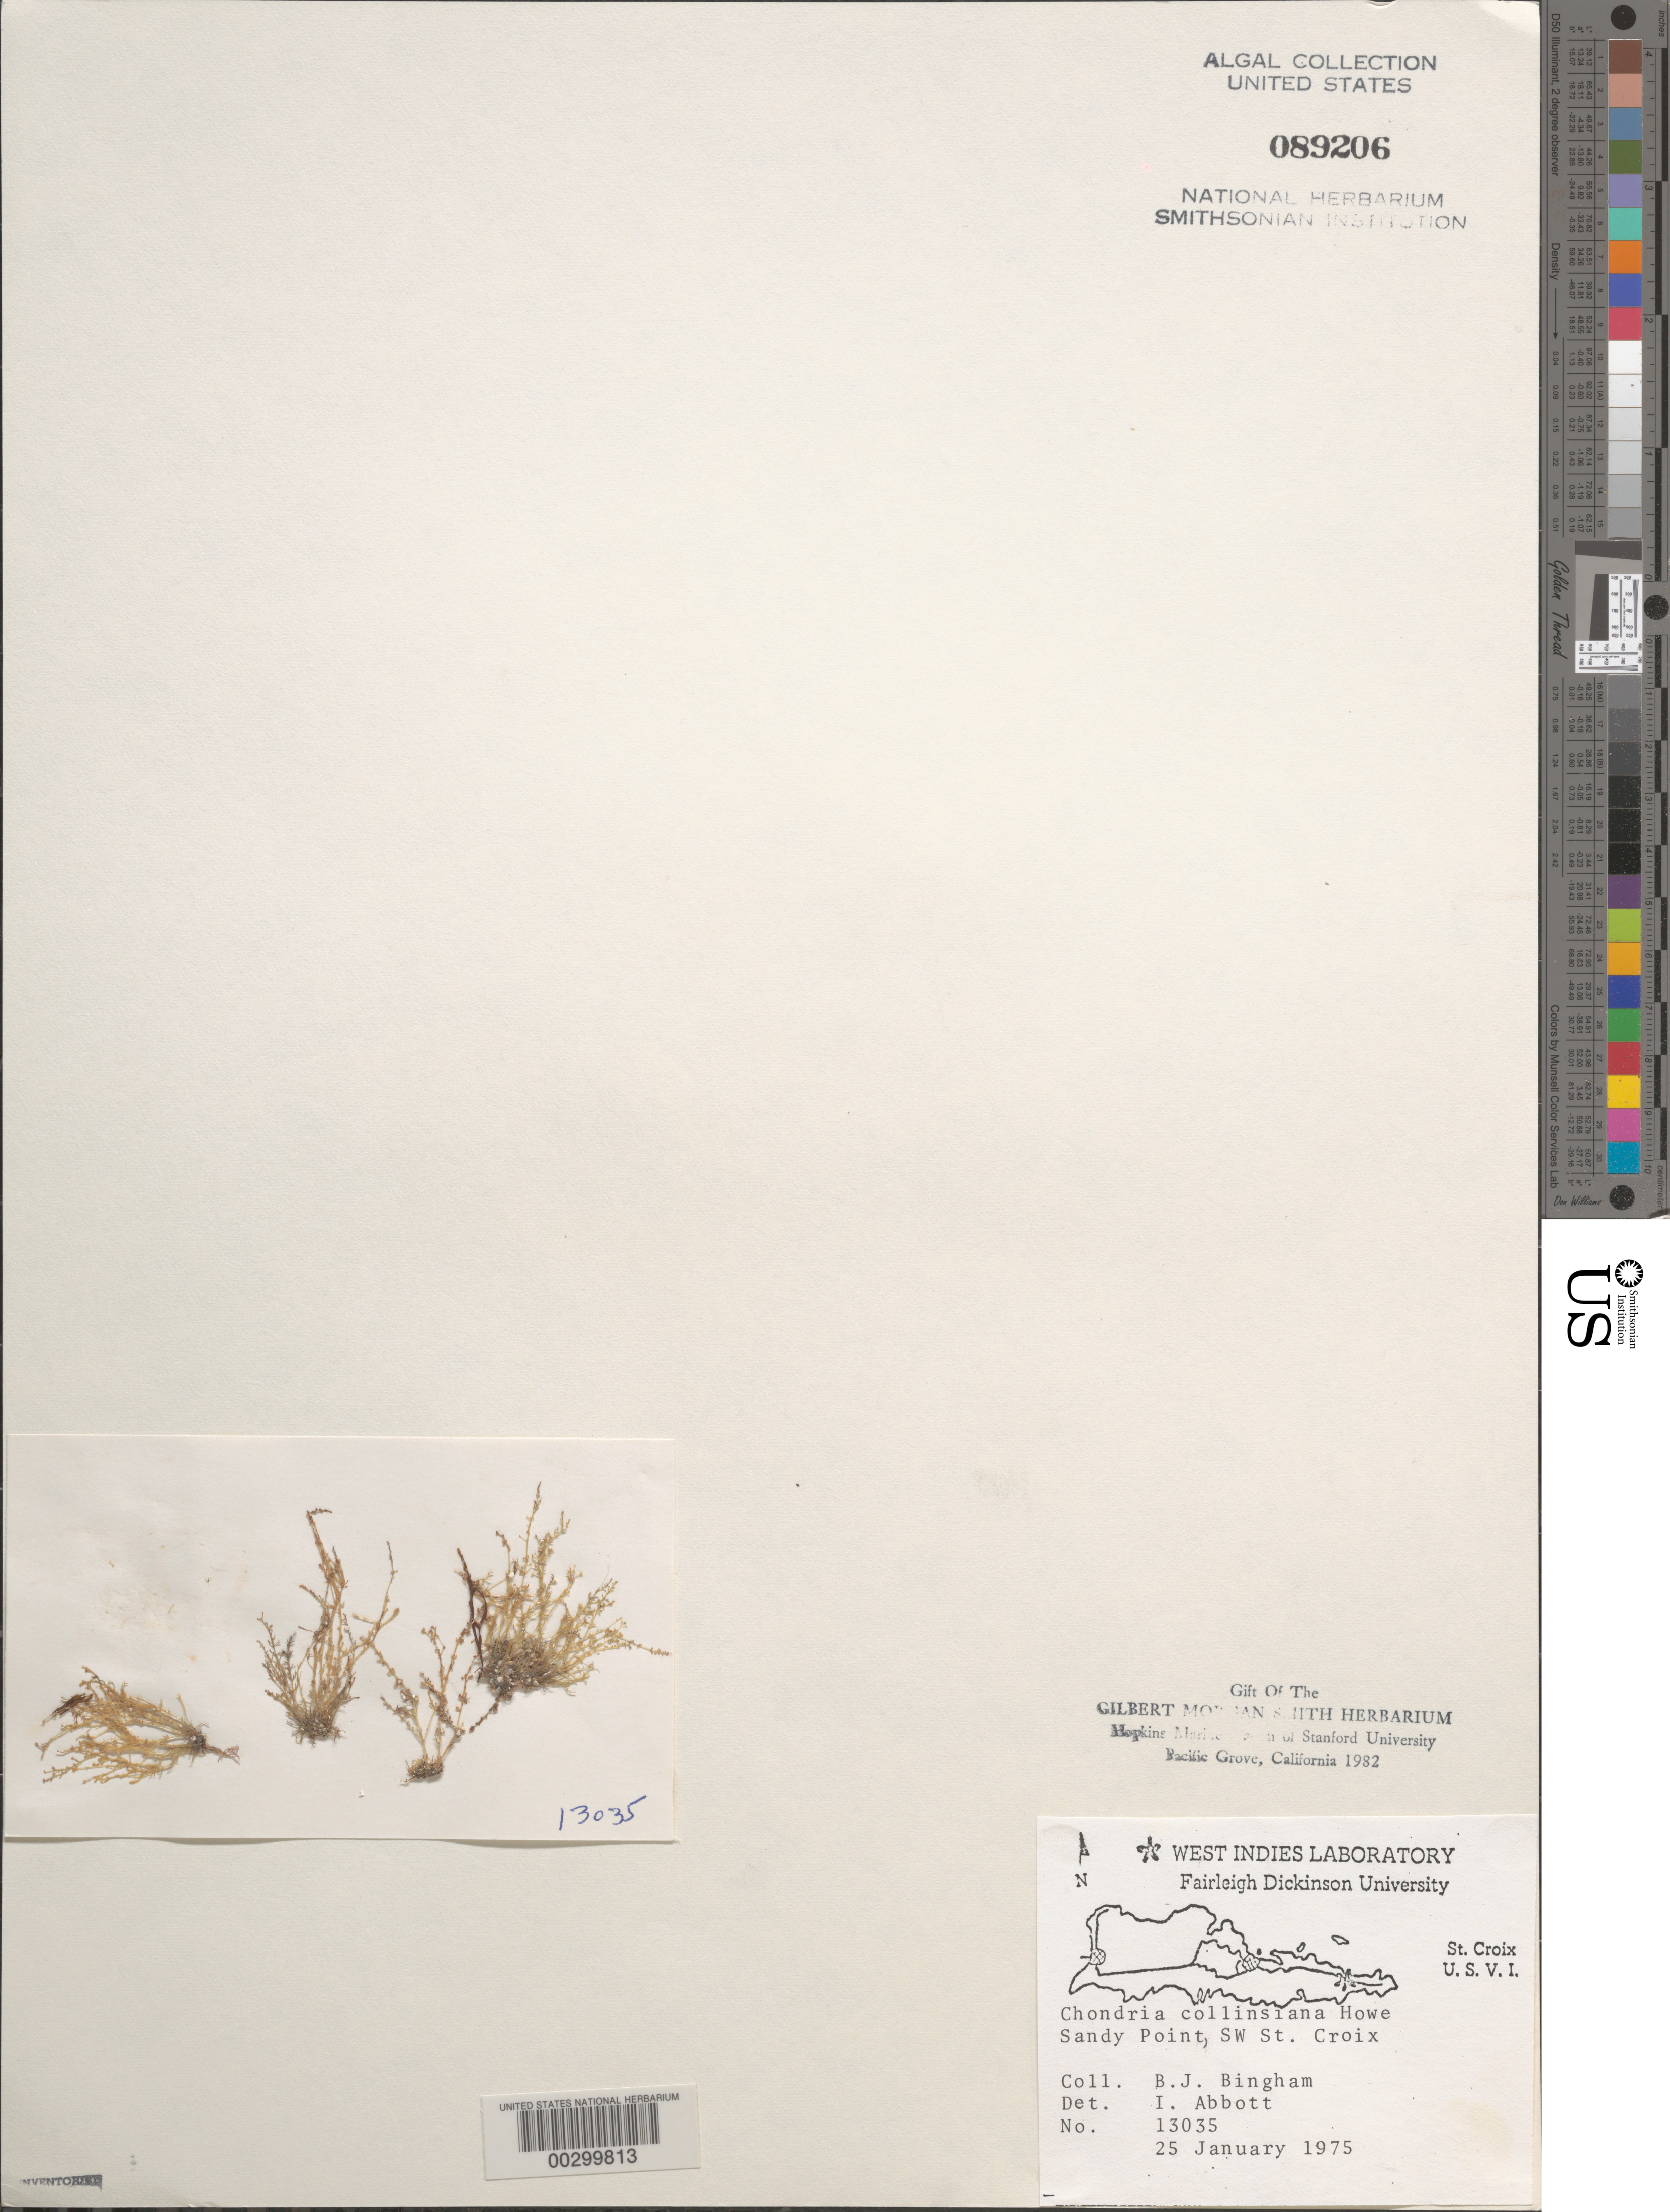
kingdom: Plantae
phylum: Rhodophyta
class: Florideophyceae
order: Ceramiales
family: Rhodomelaceae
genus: Chondria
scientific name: Chondria collinsiana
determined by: Abbott, Isabella A.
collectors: B. Bingham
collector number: IAA 13035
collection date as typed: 25 Jan 1975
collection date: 1975-01-25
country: U.S. Virgin Islands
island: St. Croix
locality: Sandy Point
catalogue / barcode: US 89206